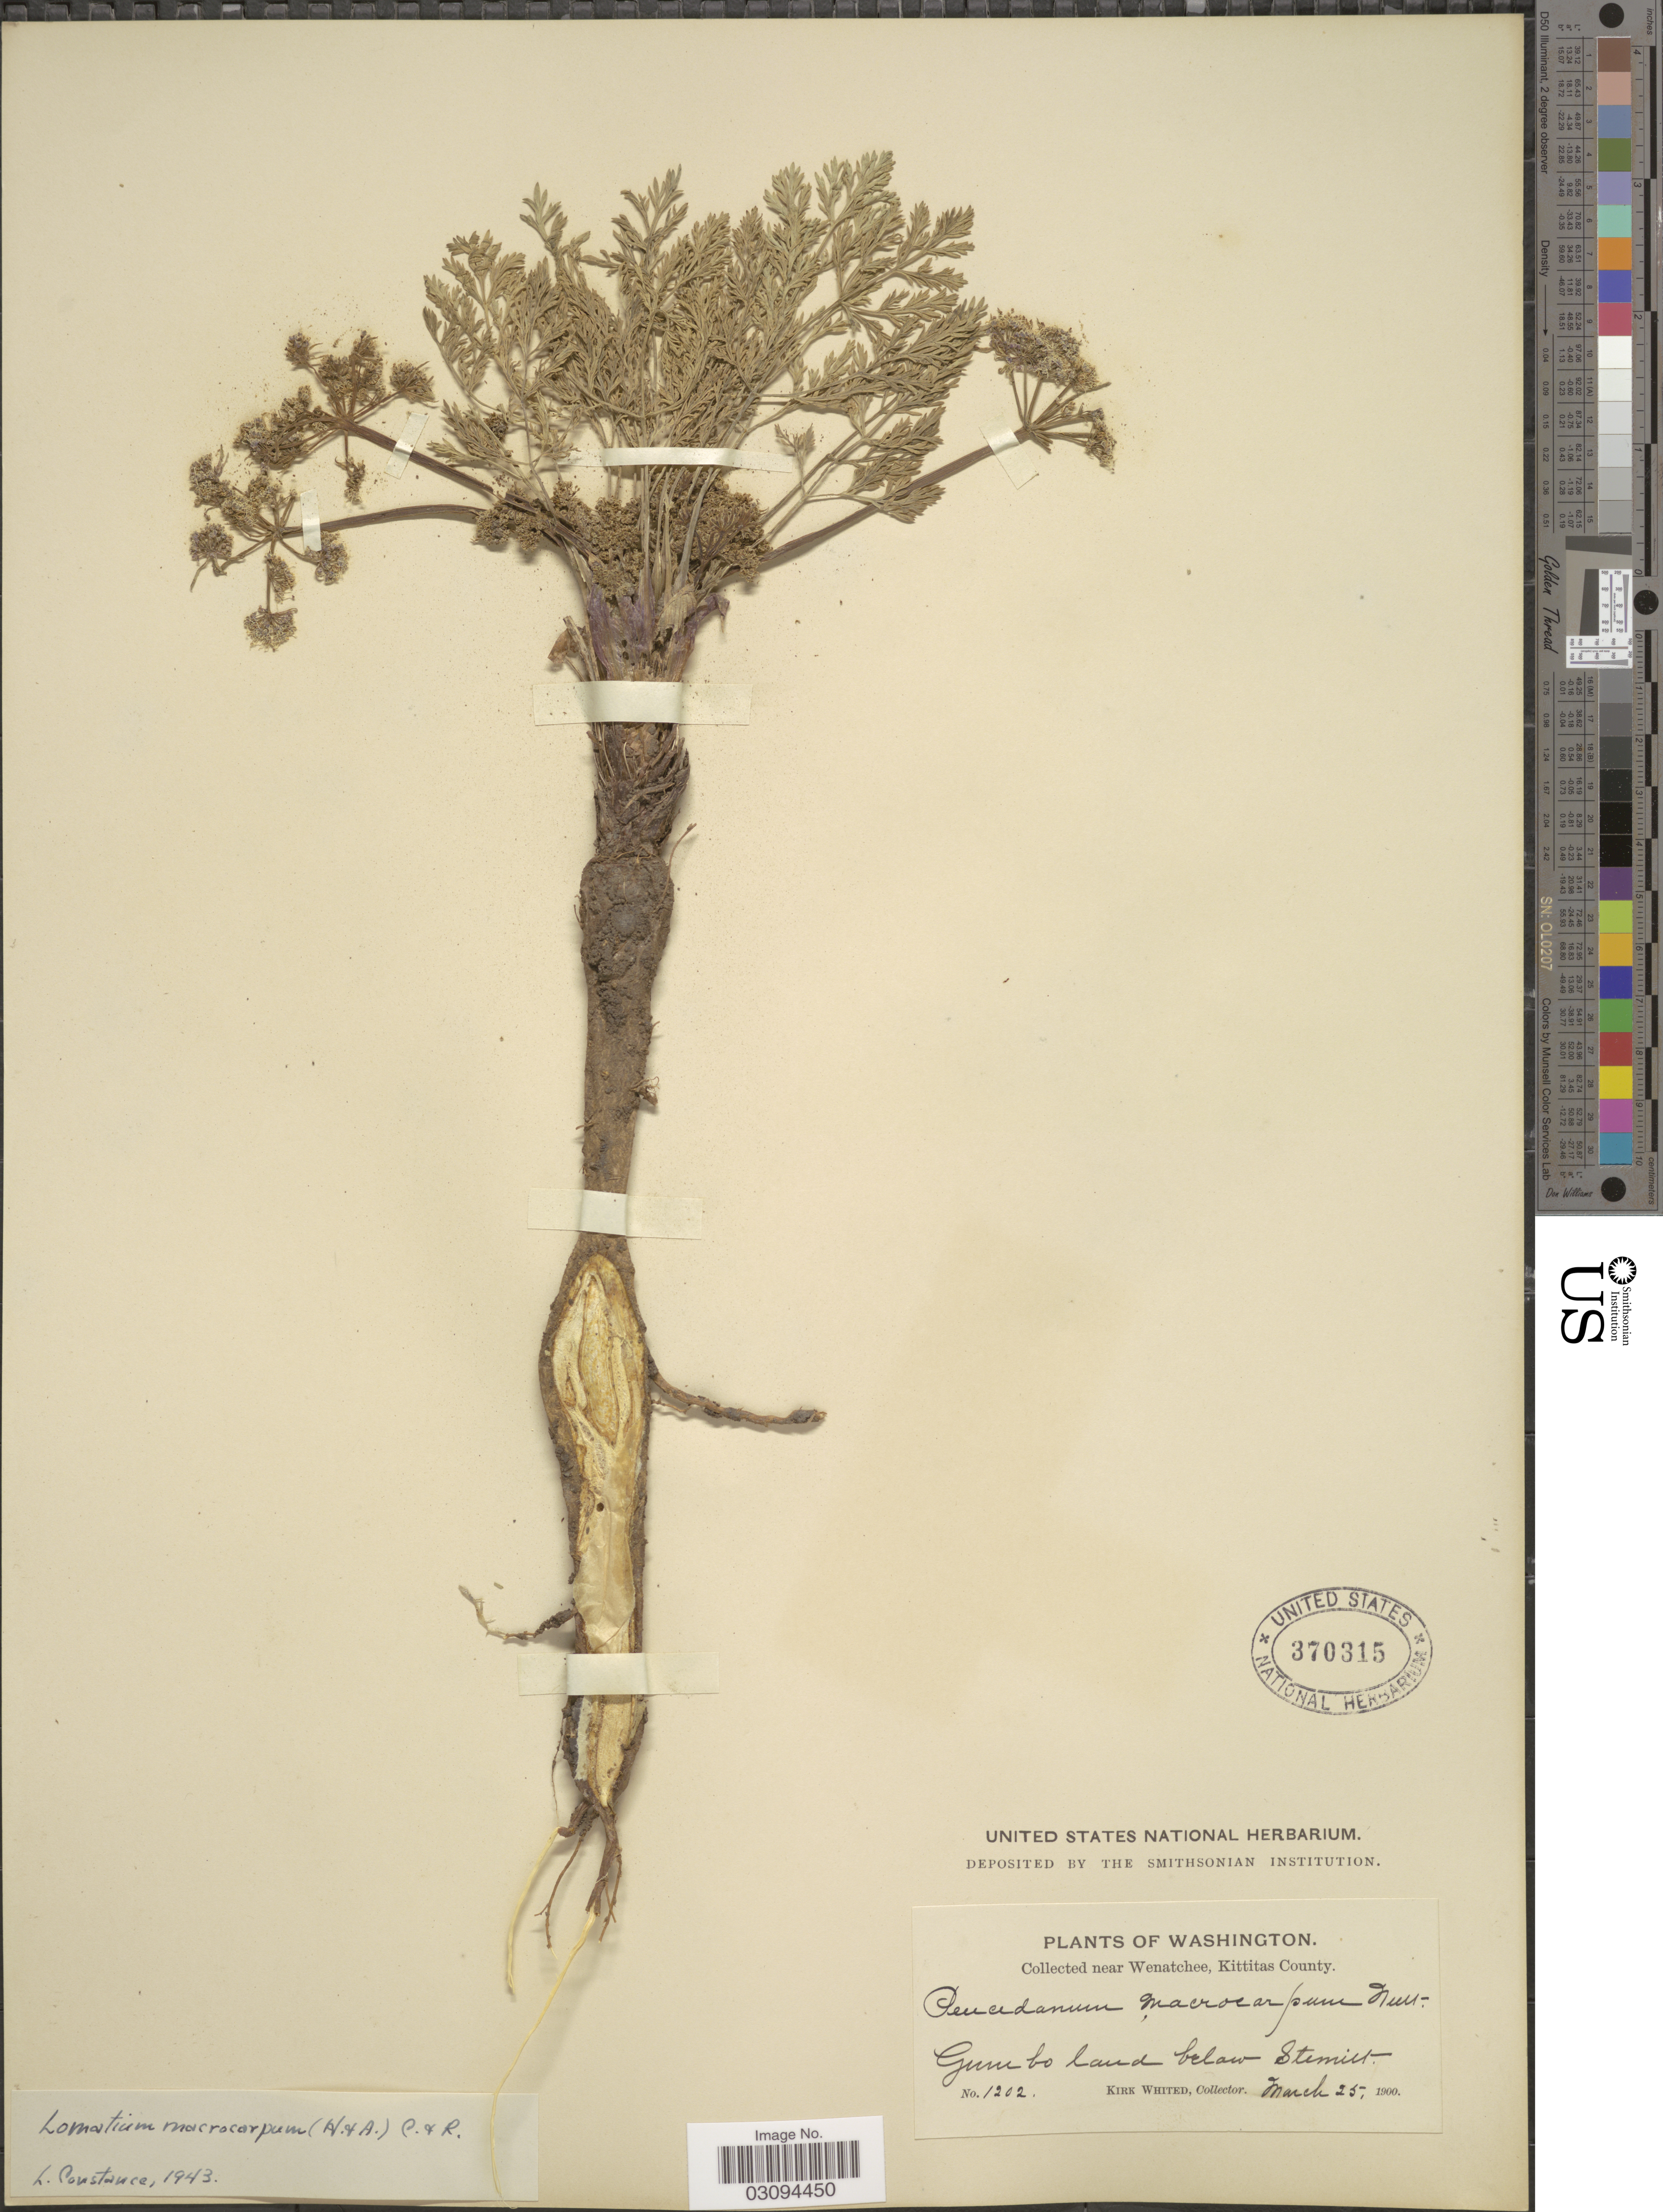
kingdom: Plantae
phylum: Tracheophyta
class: Magnoliopsida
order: Apiales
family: Apiaceae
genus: Lomatium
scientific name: Lomatium macrocarpum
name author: (Hook. et al.) J.M. Coult. & Rose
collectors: K. Whited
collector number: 1202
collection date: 1900-03-25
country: United States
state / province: Washington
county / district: Kittitas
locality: Near Wenatchee, Kittitas County. Gumbo land below Stemilt.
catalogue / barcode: US 370315